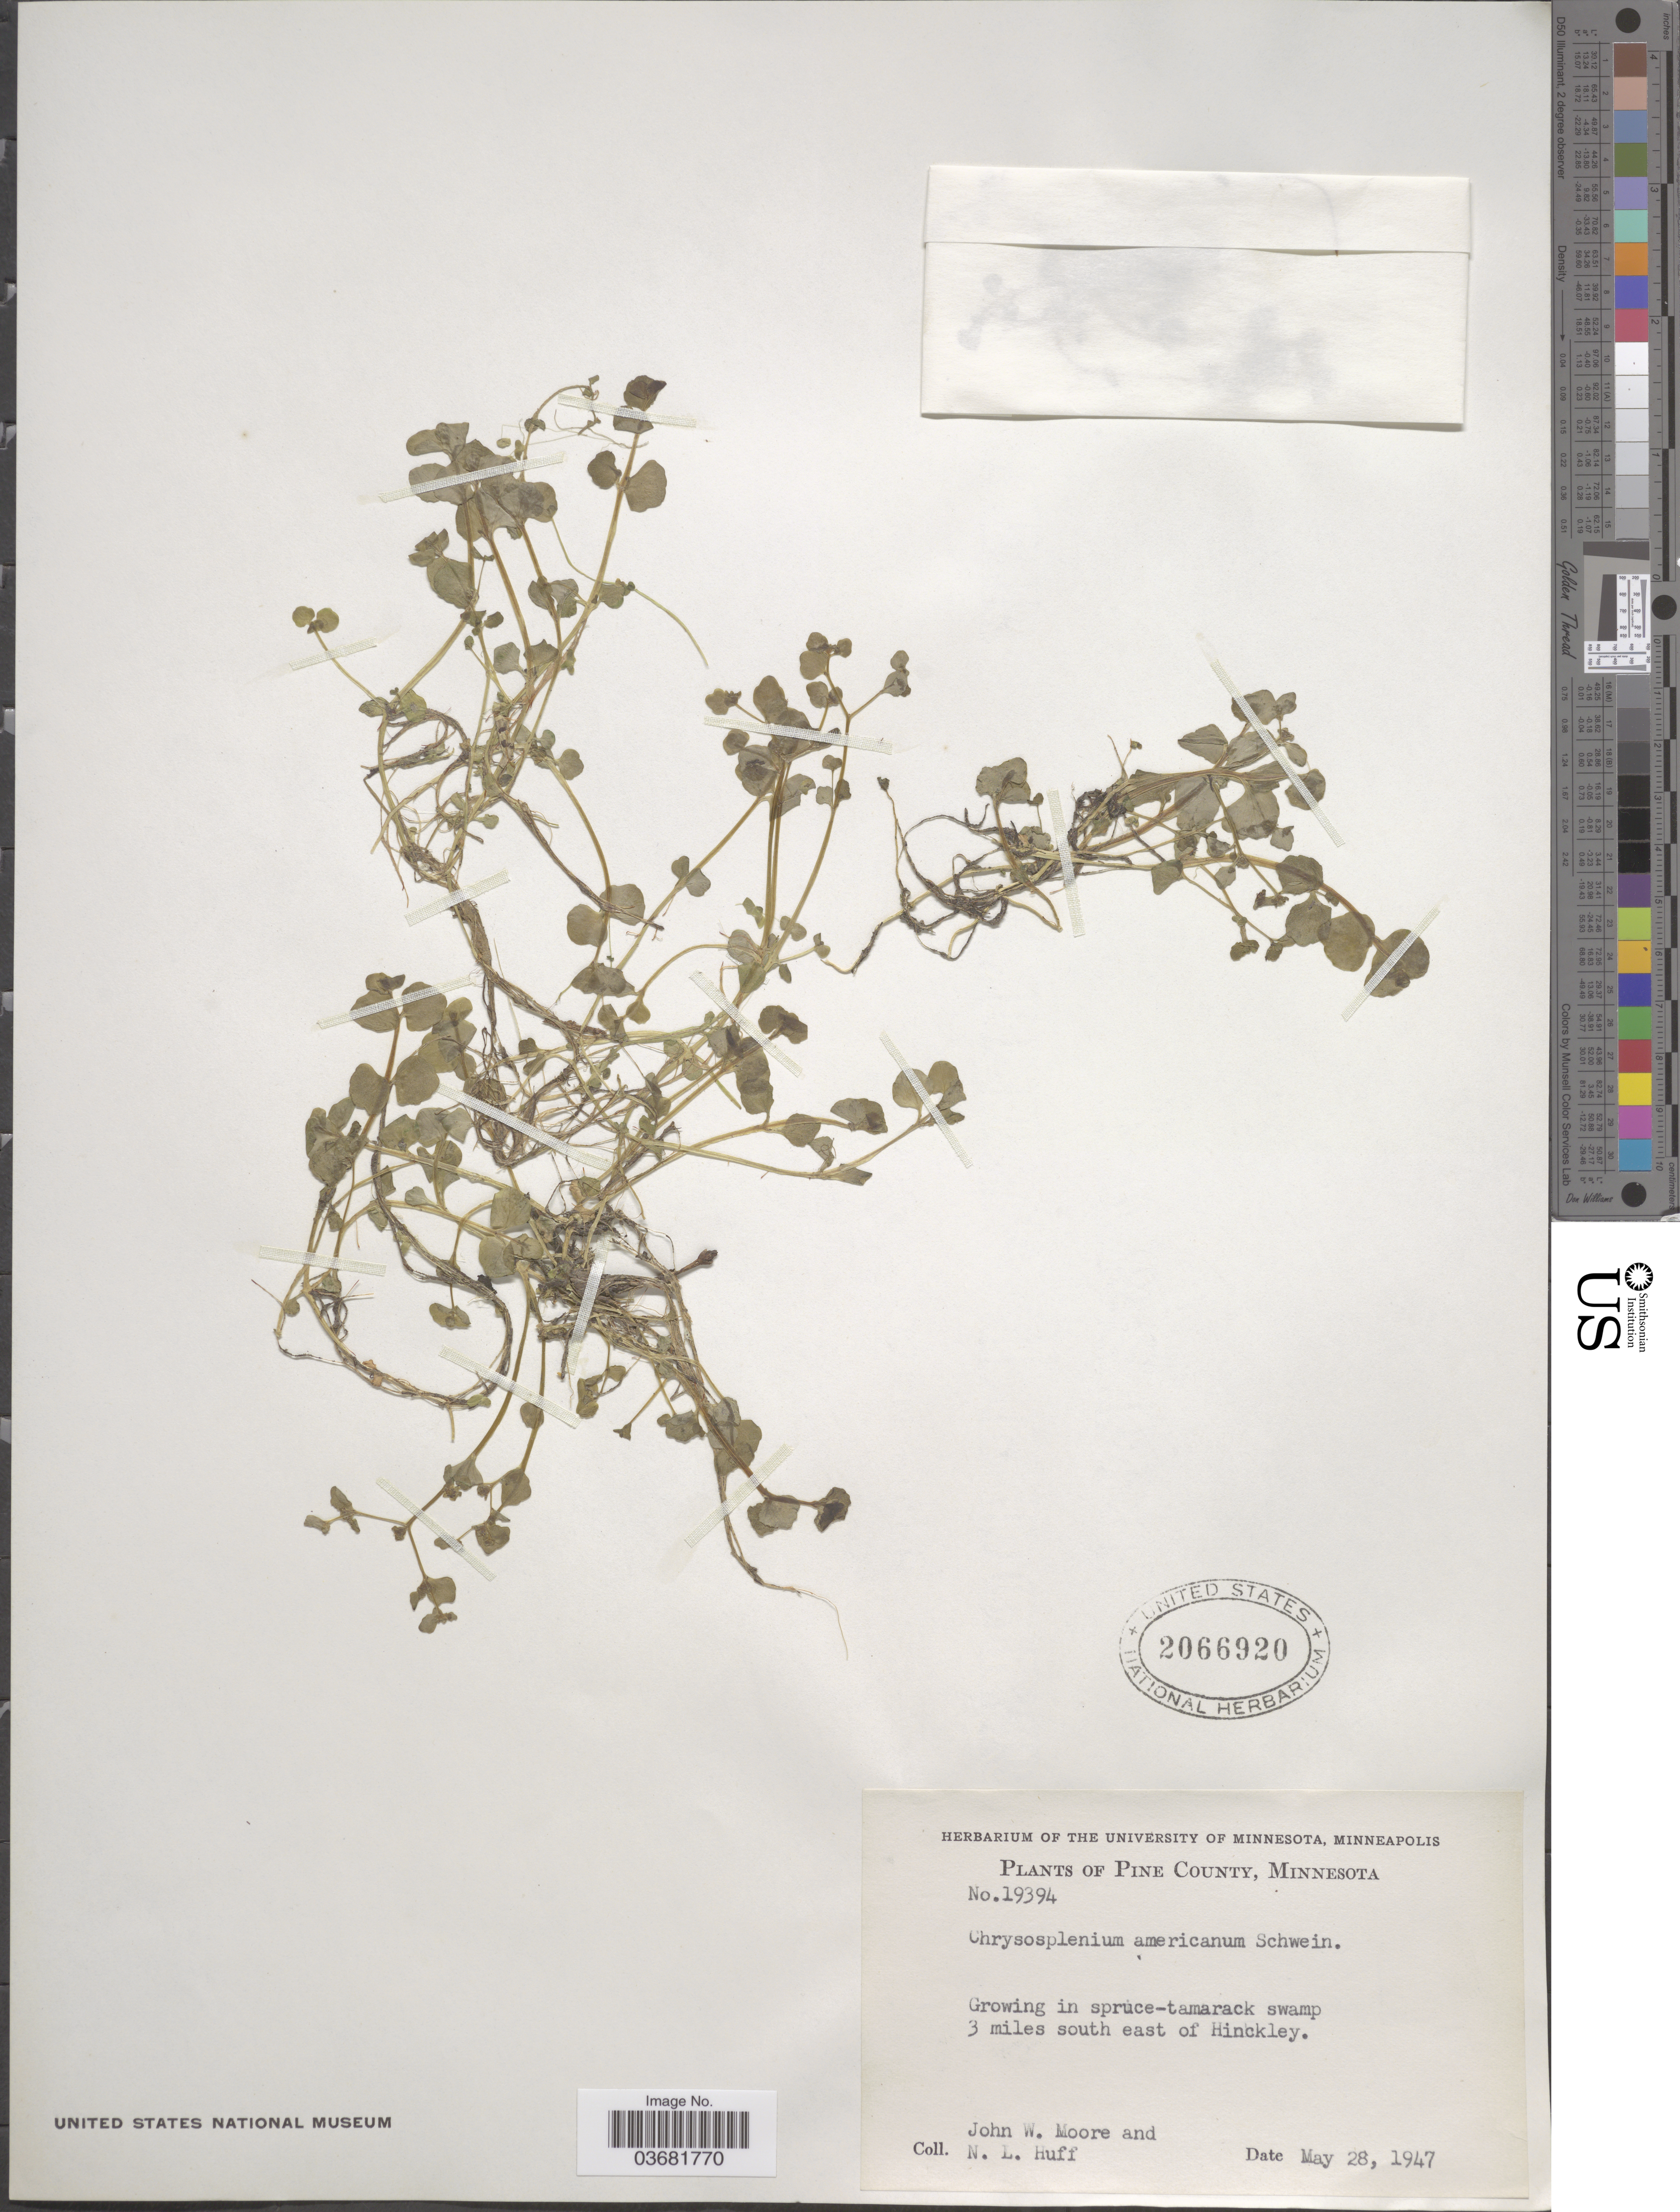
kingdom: Plantae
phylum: Tracheophyta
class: Magnoliopsida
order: Saxifragales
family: Saxifragaceae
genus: Chrysosplenium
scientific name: Chrysosplenium americanum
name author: Schwein.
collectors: J. Moore & N. Huff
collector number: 19394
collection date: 1947-05-28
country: United States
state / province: Minnesota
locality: Pine County. 3 miles south east of Hinckley.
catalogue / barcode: US 2066920